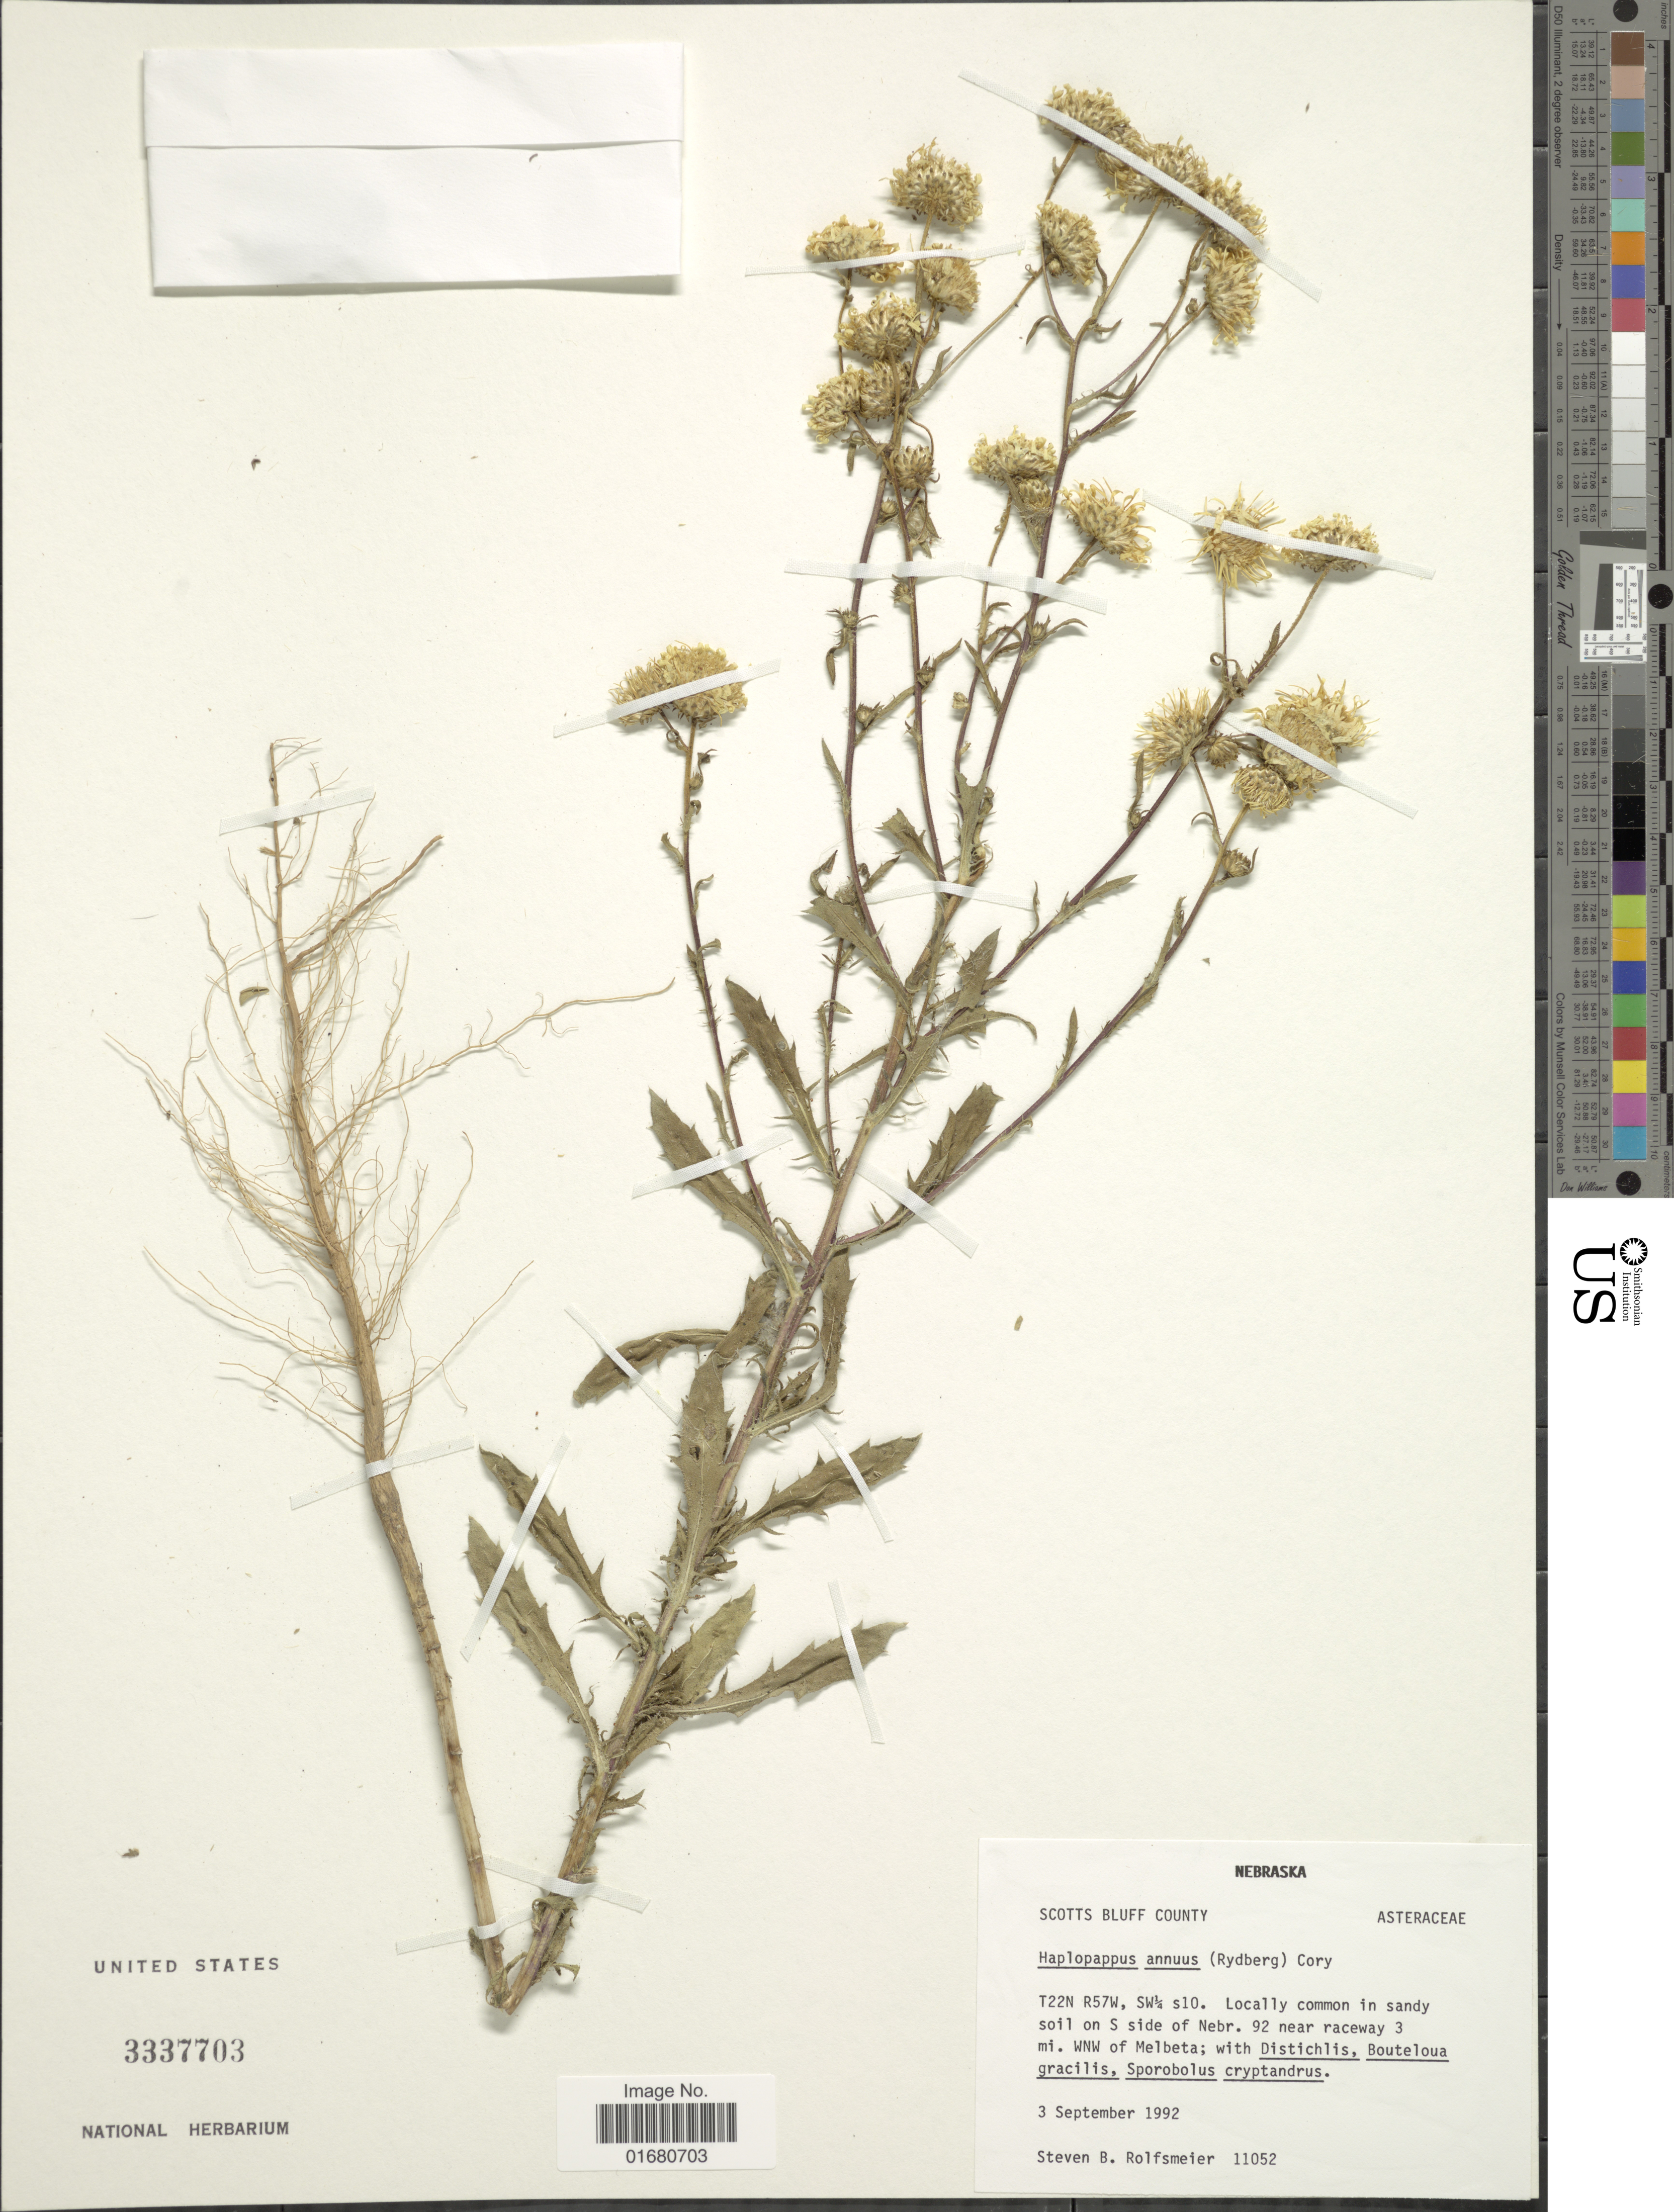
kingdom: Plantae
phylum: Tracheophyta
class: Magnoliopsida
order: Asterales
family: Asteraceae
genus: Rayjacksonia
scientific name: Rayjacksonia annua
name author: (Rydb.) R.L. Hartm. & M.A. Lane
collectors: S. Rolfsmeier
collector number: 11052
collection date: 1992-09-03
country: United States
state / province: Nebraska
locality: T22N, R57W, SW¼ s10, Locally common in sandy soil on S side of Nebr. 92 near raceway 3 mi. WNW of Melbeta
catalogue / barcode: US 3337703